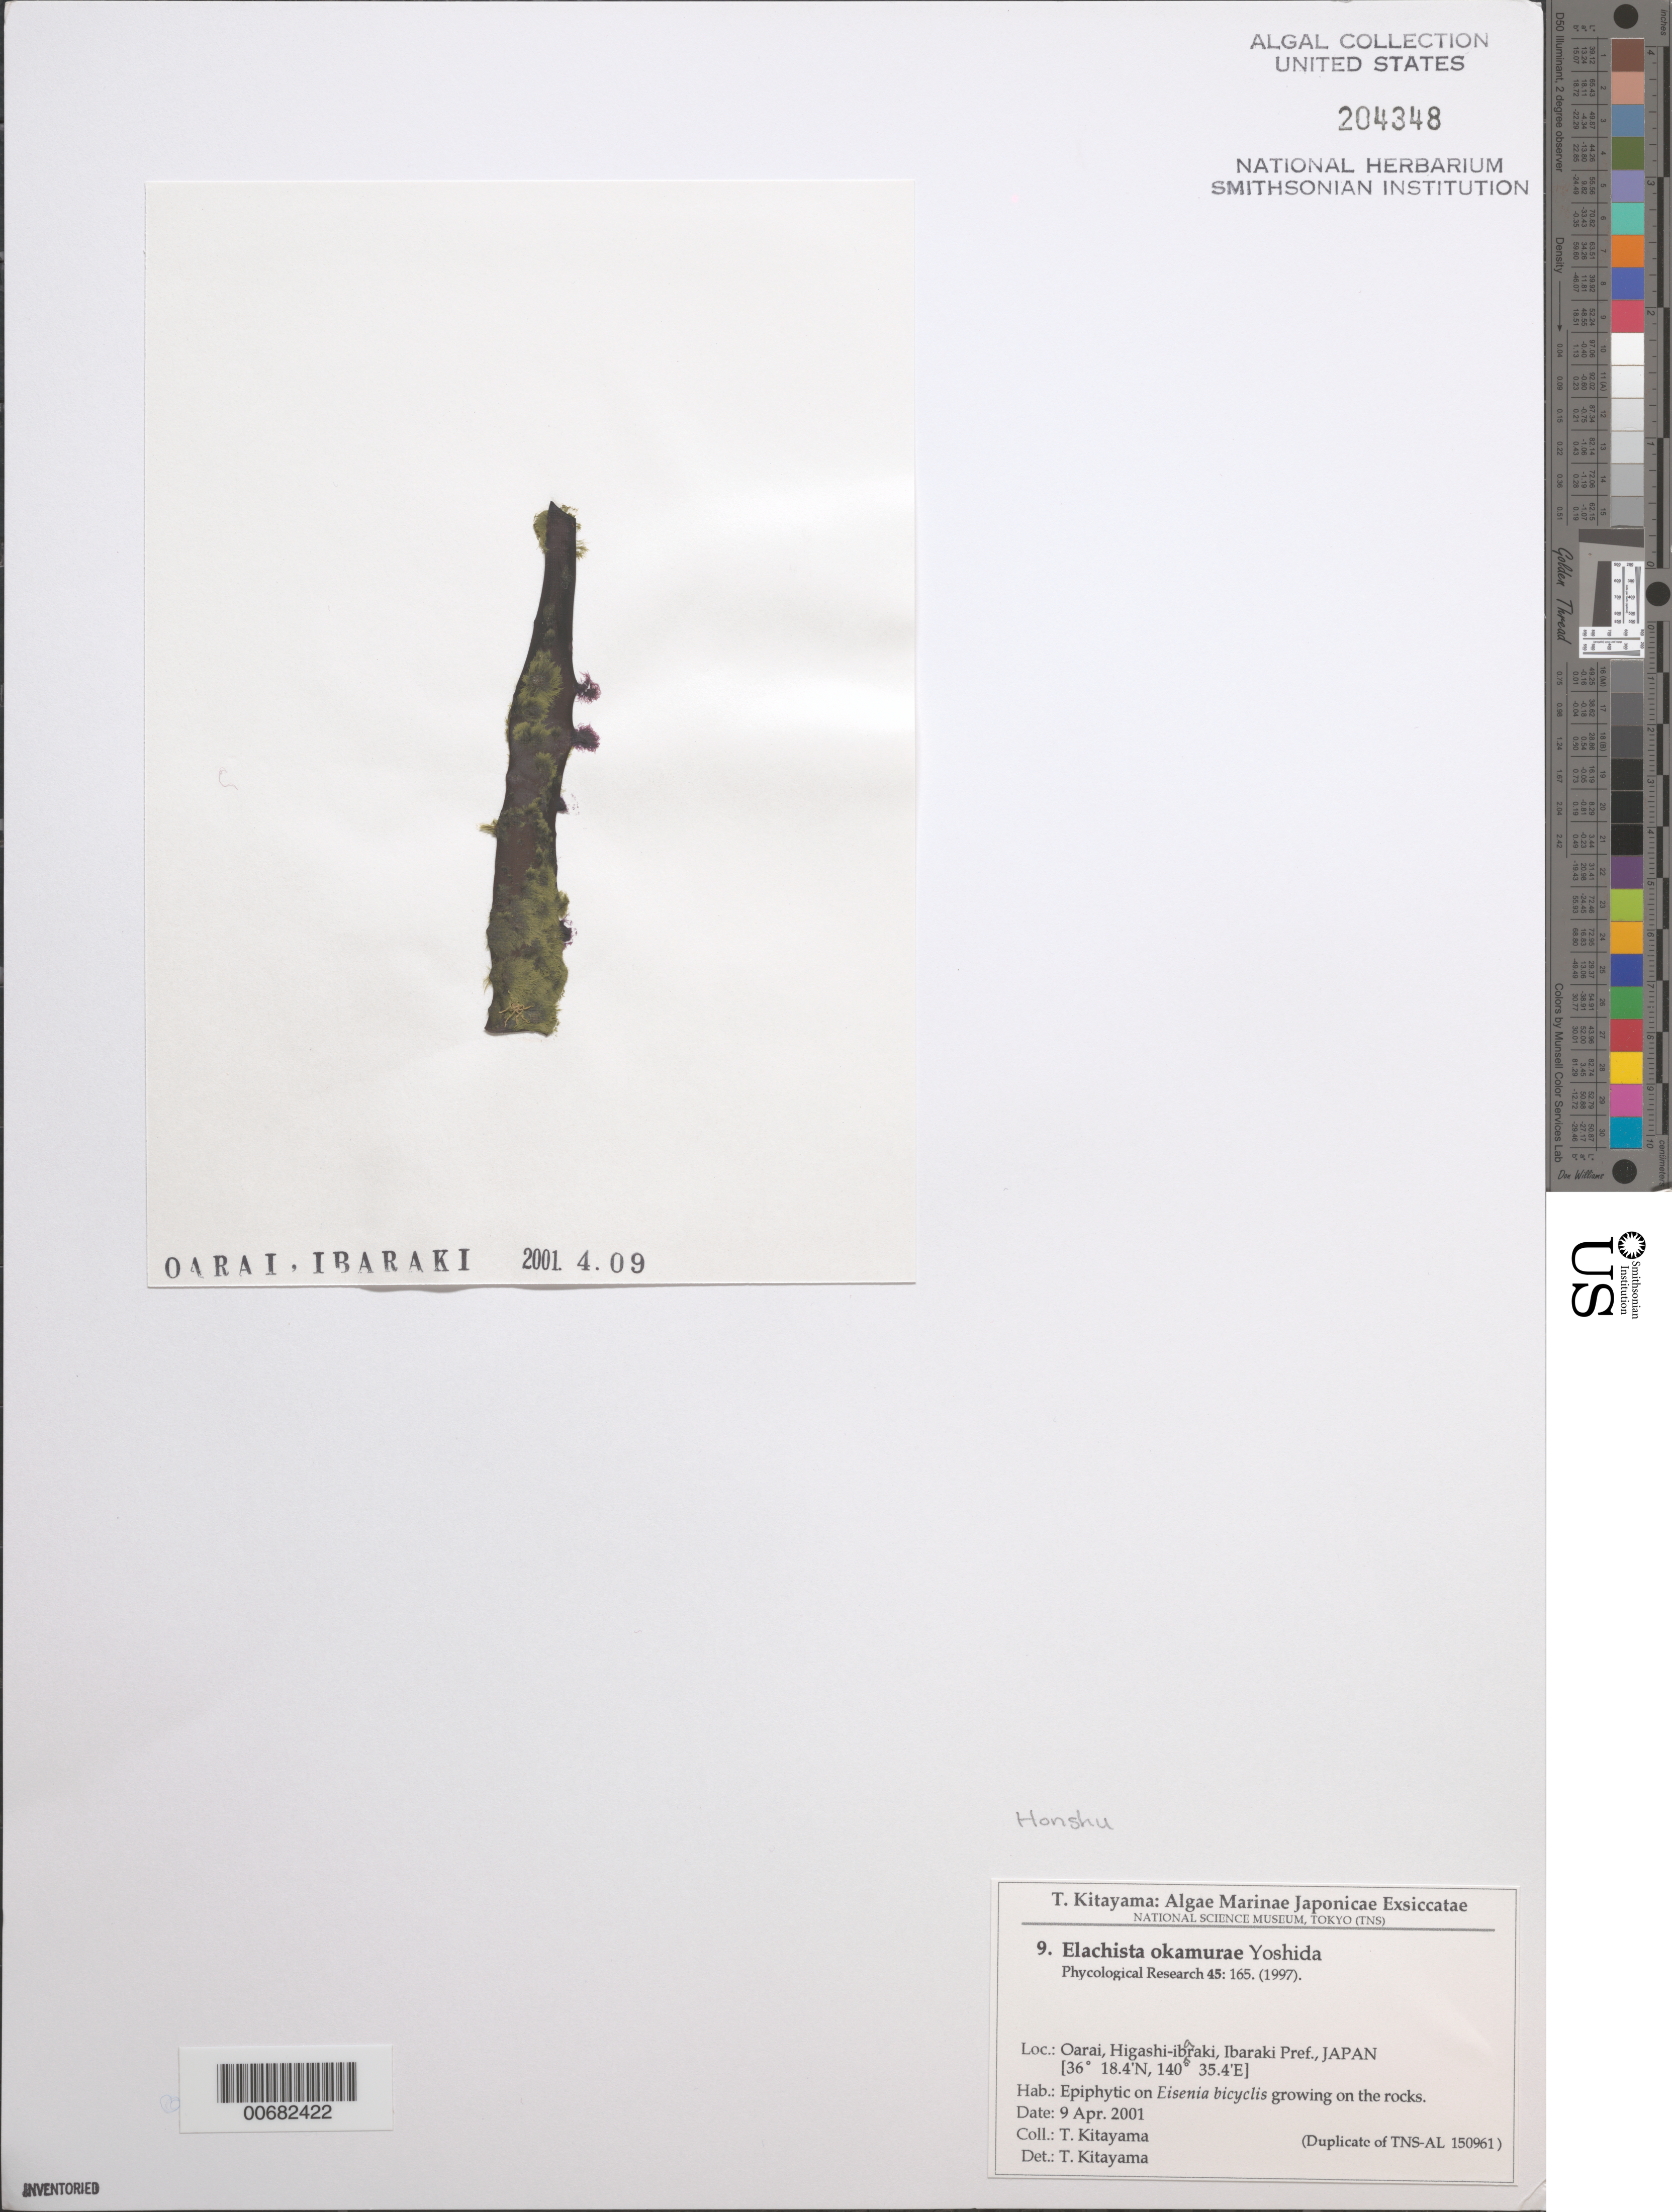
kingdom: Chromista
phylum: Ochrophyta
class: Phaeophyceae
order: Ectocarpales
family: Chordariaceae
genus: Elachista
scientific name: Elachista nigra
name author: Takamatsu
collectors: T. Kitayama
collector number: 9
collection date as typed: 09 Apr 2001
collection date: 2001-04-09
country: Japan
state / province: Ibaraki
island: Honshu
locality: Oarai, Higashi-ibaraki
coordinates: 36 18.4' N, 140 35.4' E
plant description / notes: Kitayama, T., Algae Marinae Japonicae Exsiccatae, Fasc. I (Nos. 1-25)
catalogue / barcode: US 204348